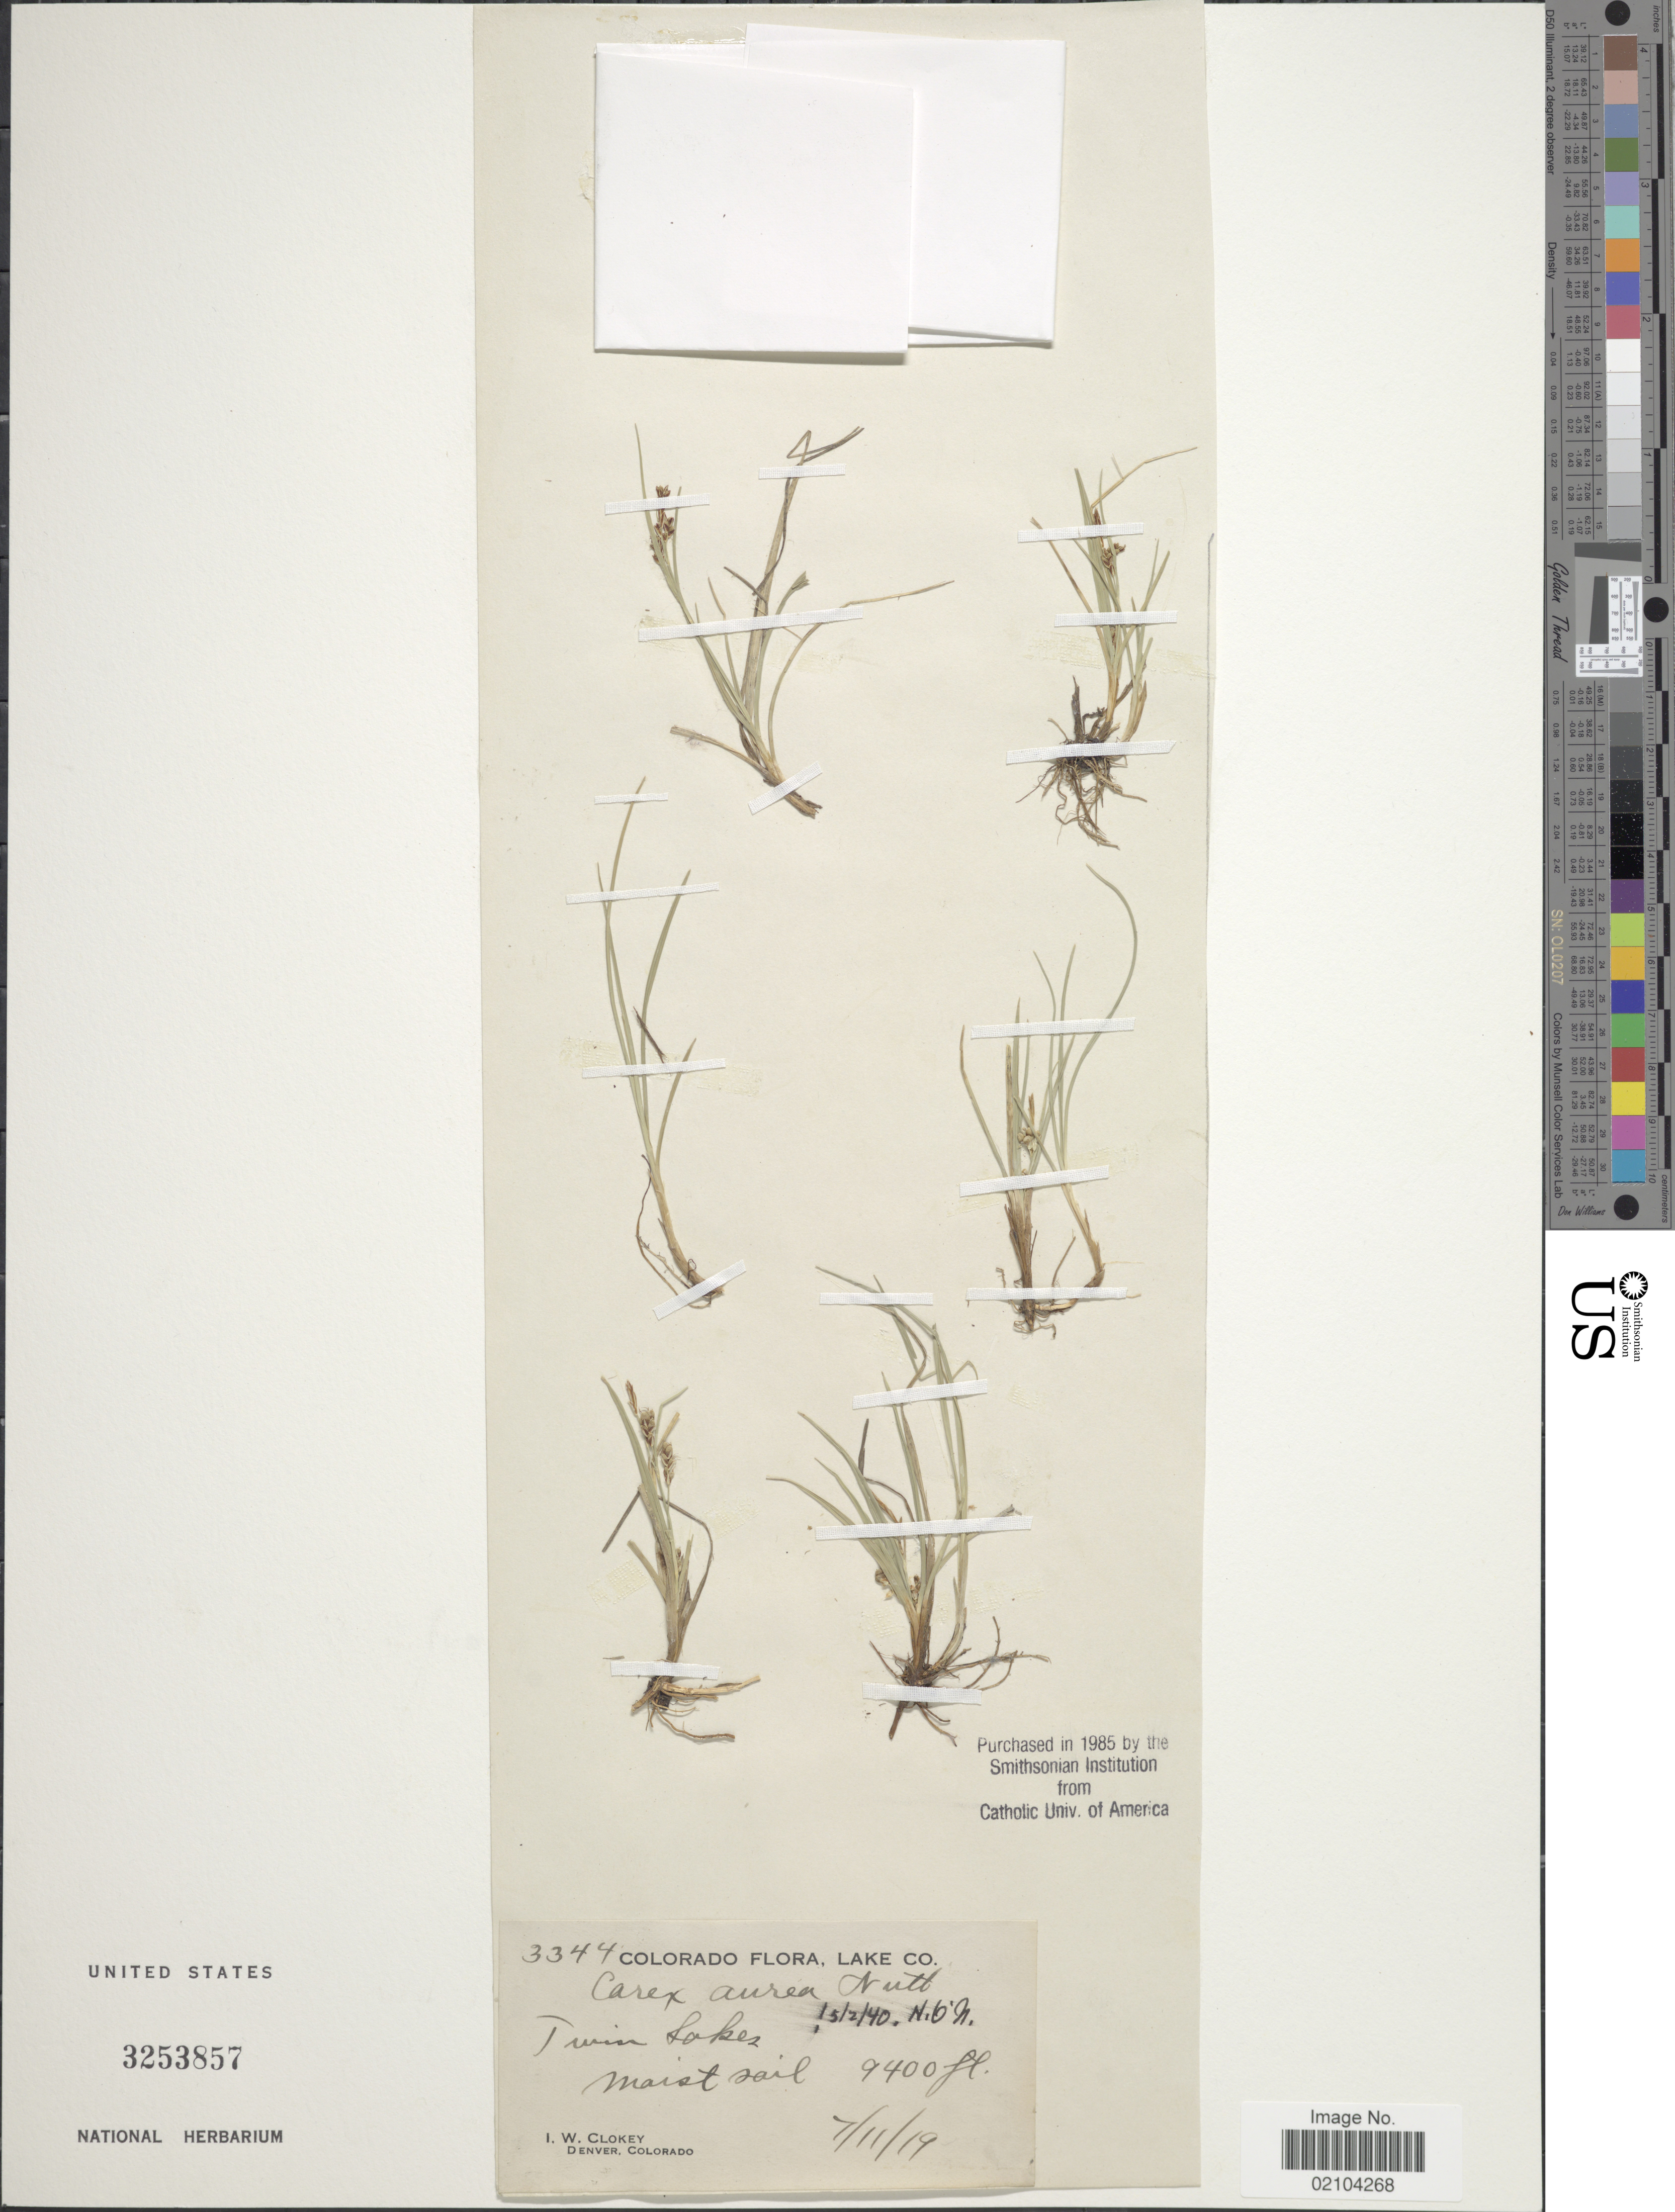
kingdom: Plantae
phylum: Tracheophyta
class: Liliopsida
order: Poales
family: Cyperaceae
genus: Carex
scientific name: Carex aurea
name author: Nutt.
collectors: I. W. Clokey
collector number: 3344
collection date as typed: Transcribed d/m/y: 11/7/19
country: United States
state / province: Colorado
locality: Colorado, Lake Co. Twin Lakes, Moist soil.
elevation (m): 2865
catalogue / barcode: US 3253857